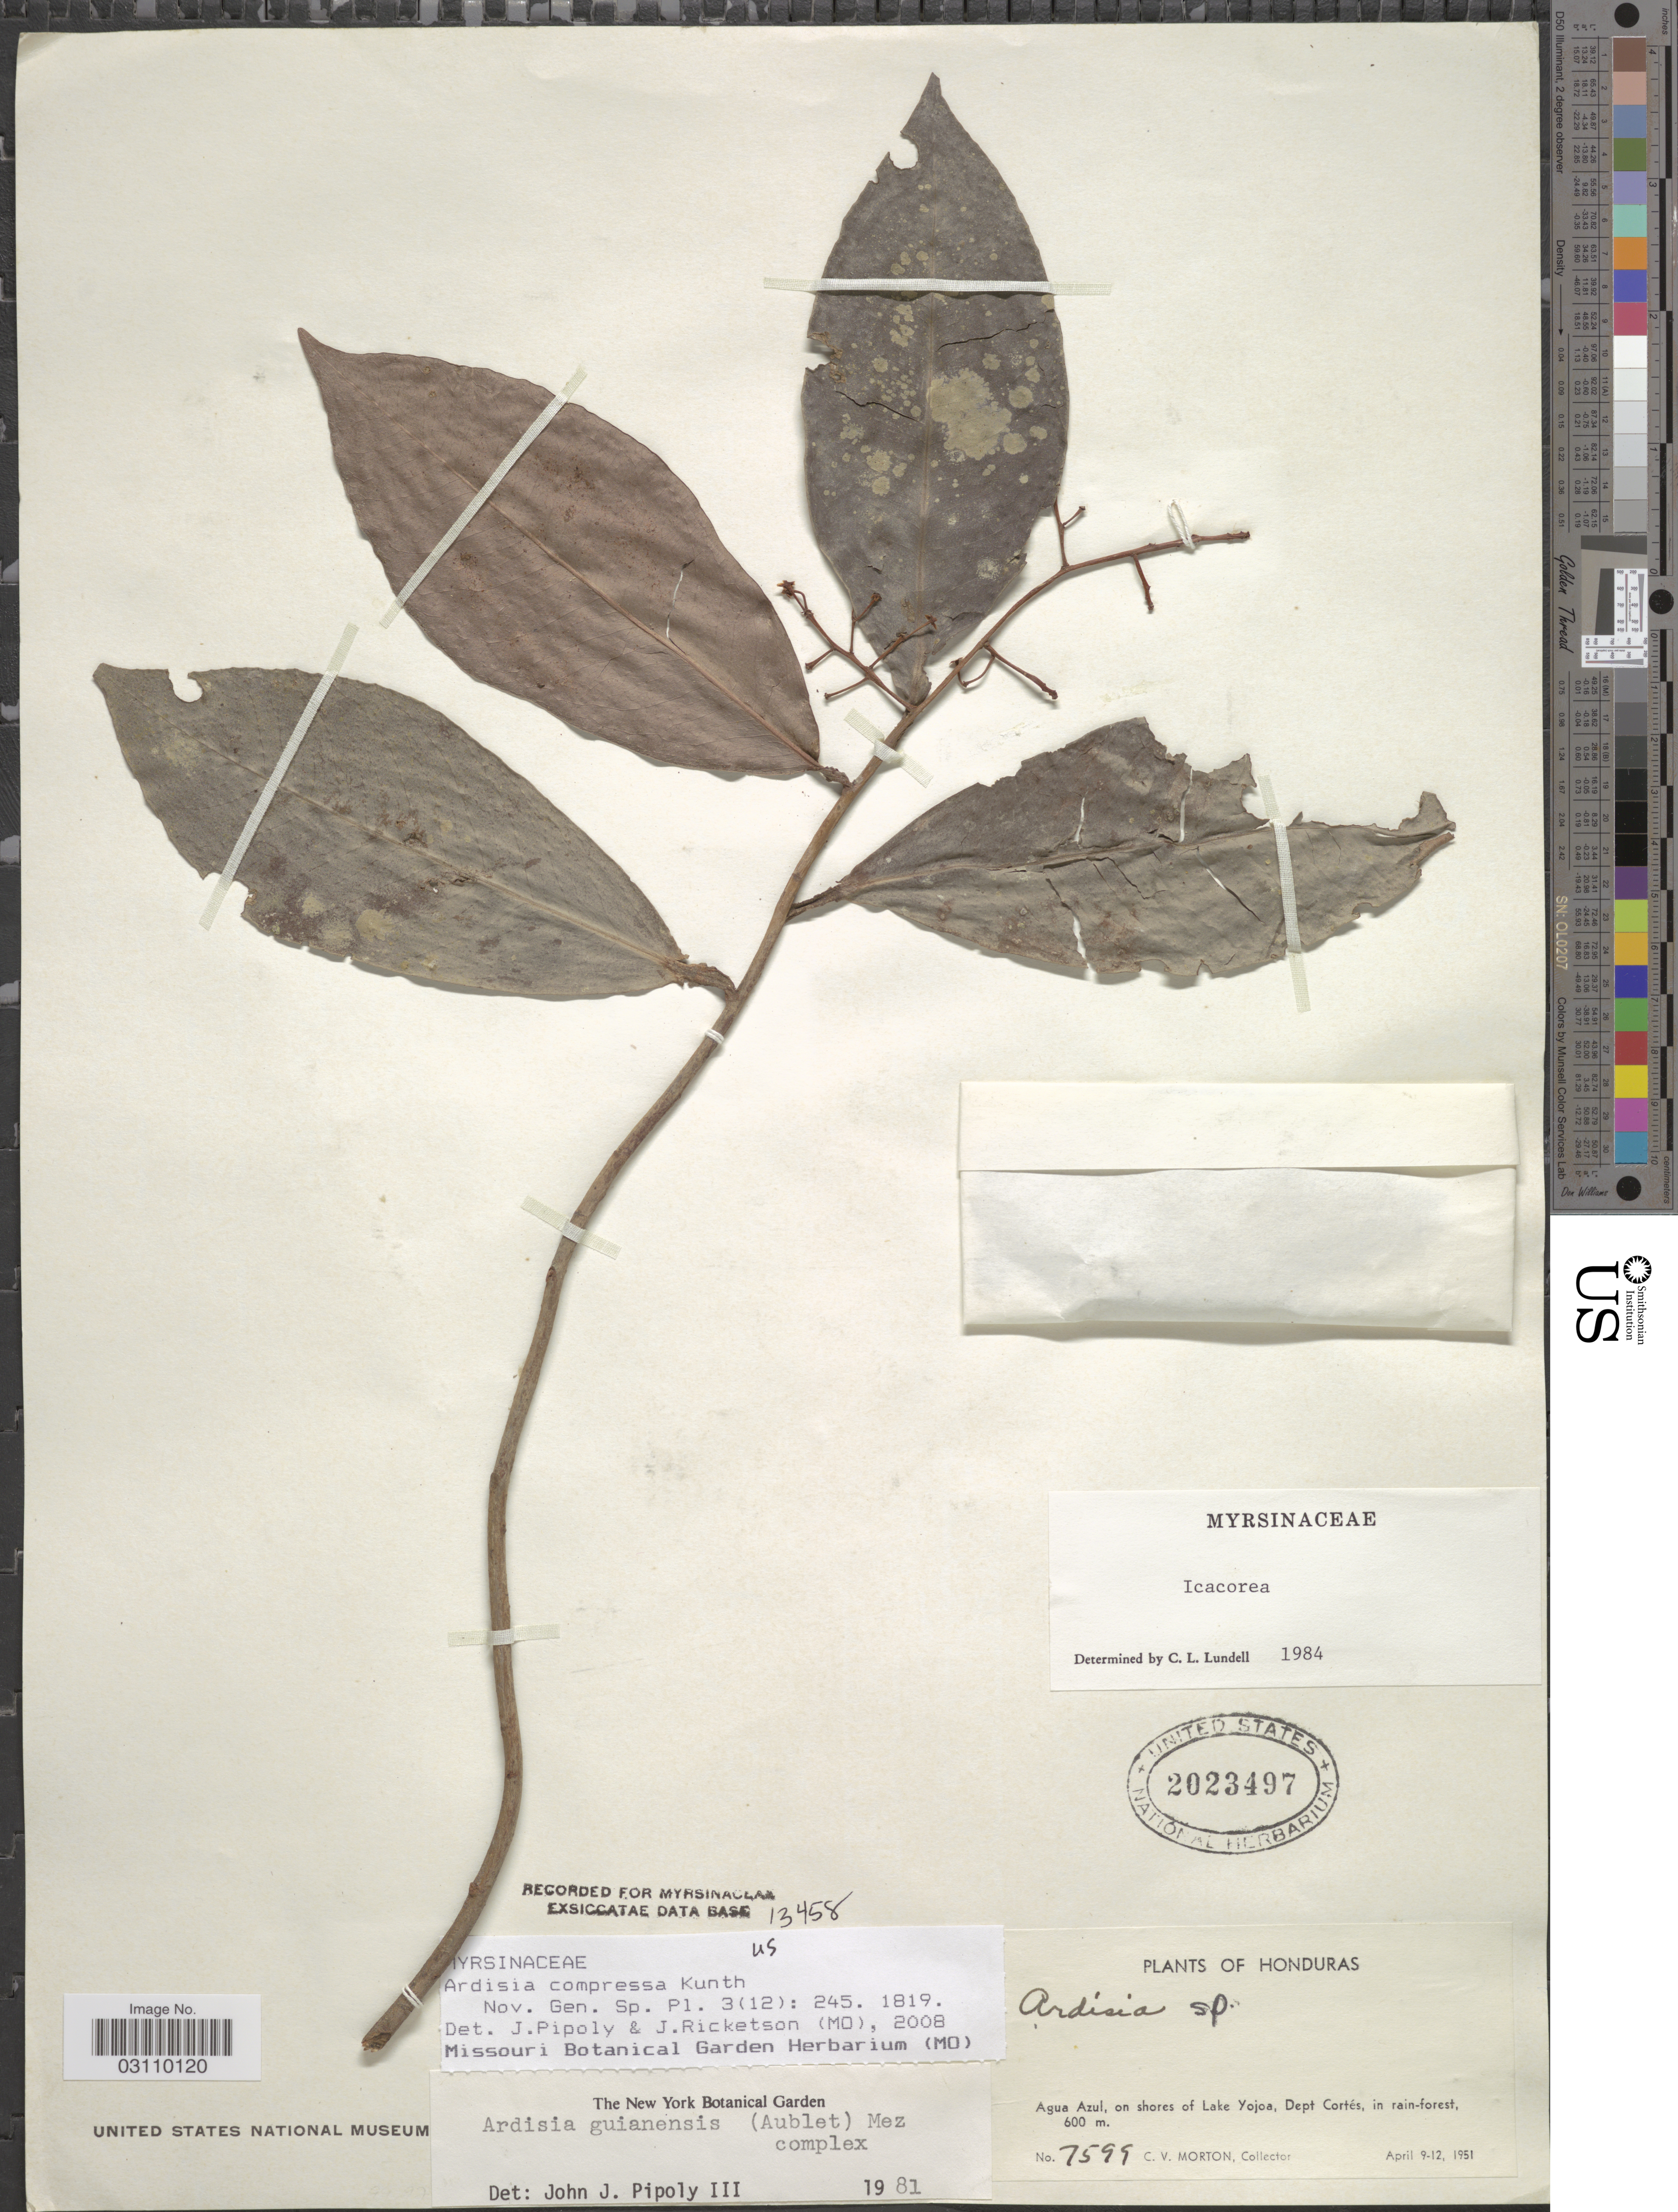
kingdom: Plantae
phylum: Tracheophyta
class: Magnoliopsida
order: Ericales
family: Primulaceae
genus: Ardisia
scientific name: Ardisia compressa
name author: Kunth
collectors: C. V. Morton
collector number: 7599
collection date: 1951-04-09/1951-04-12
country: Honduras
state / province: Cortés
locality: Agua Azul, on shores of Lake Yojoa, Dept Cortés.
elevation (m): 600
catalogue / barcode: US 2023497